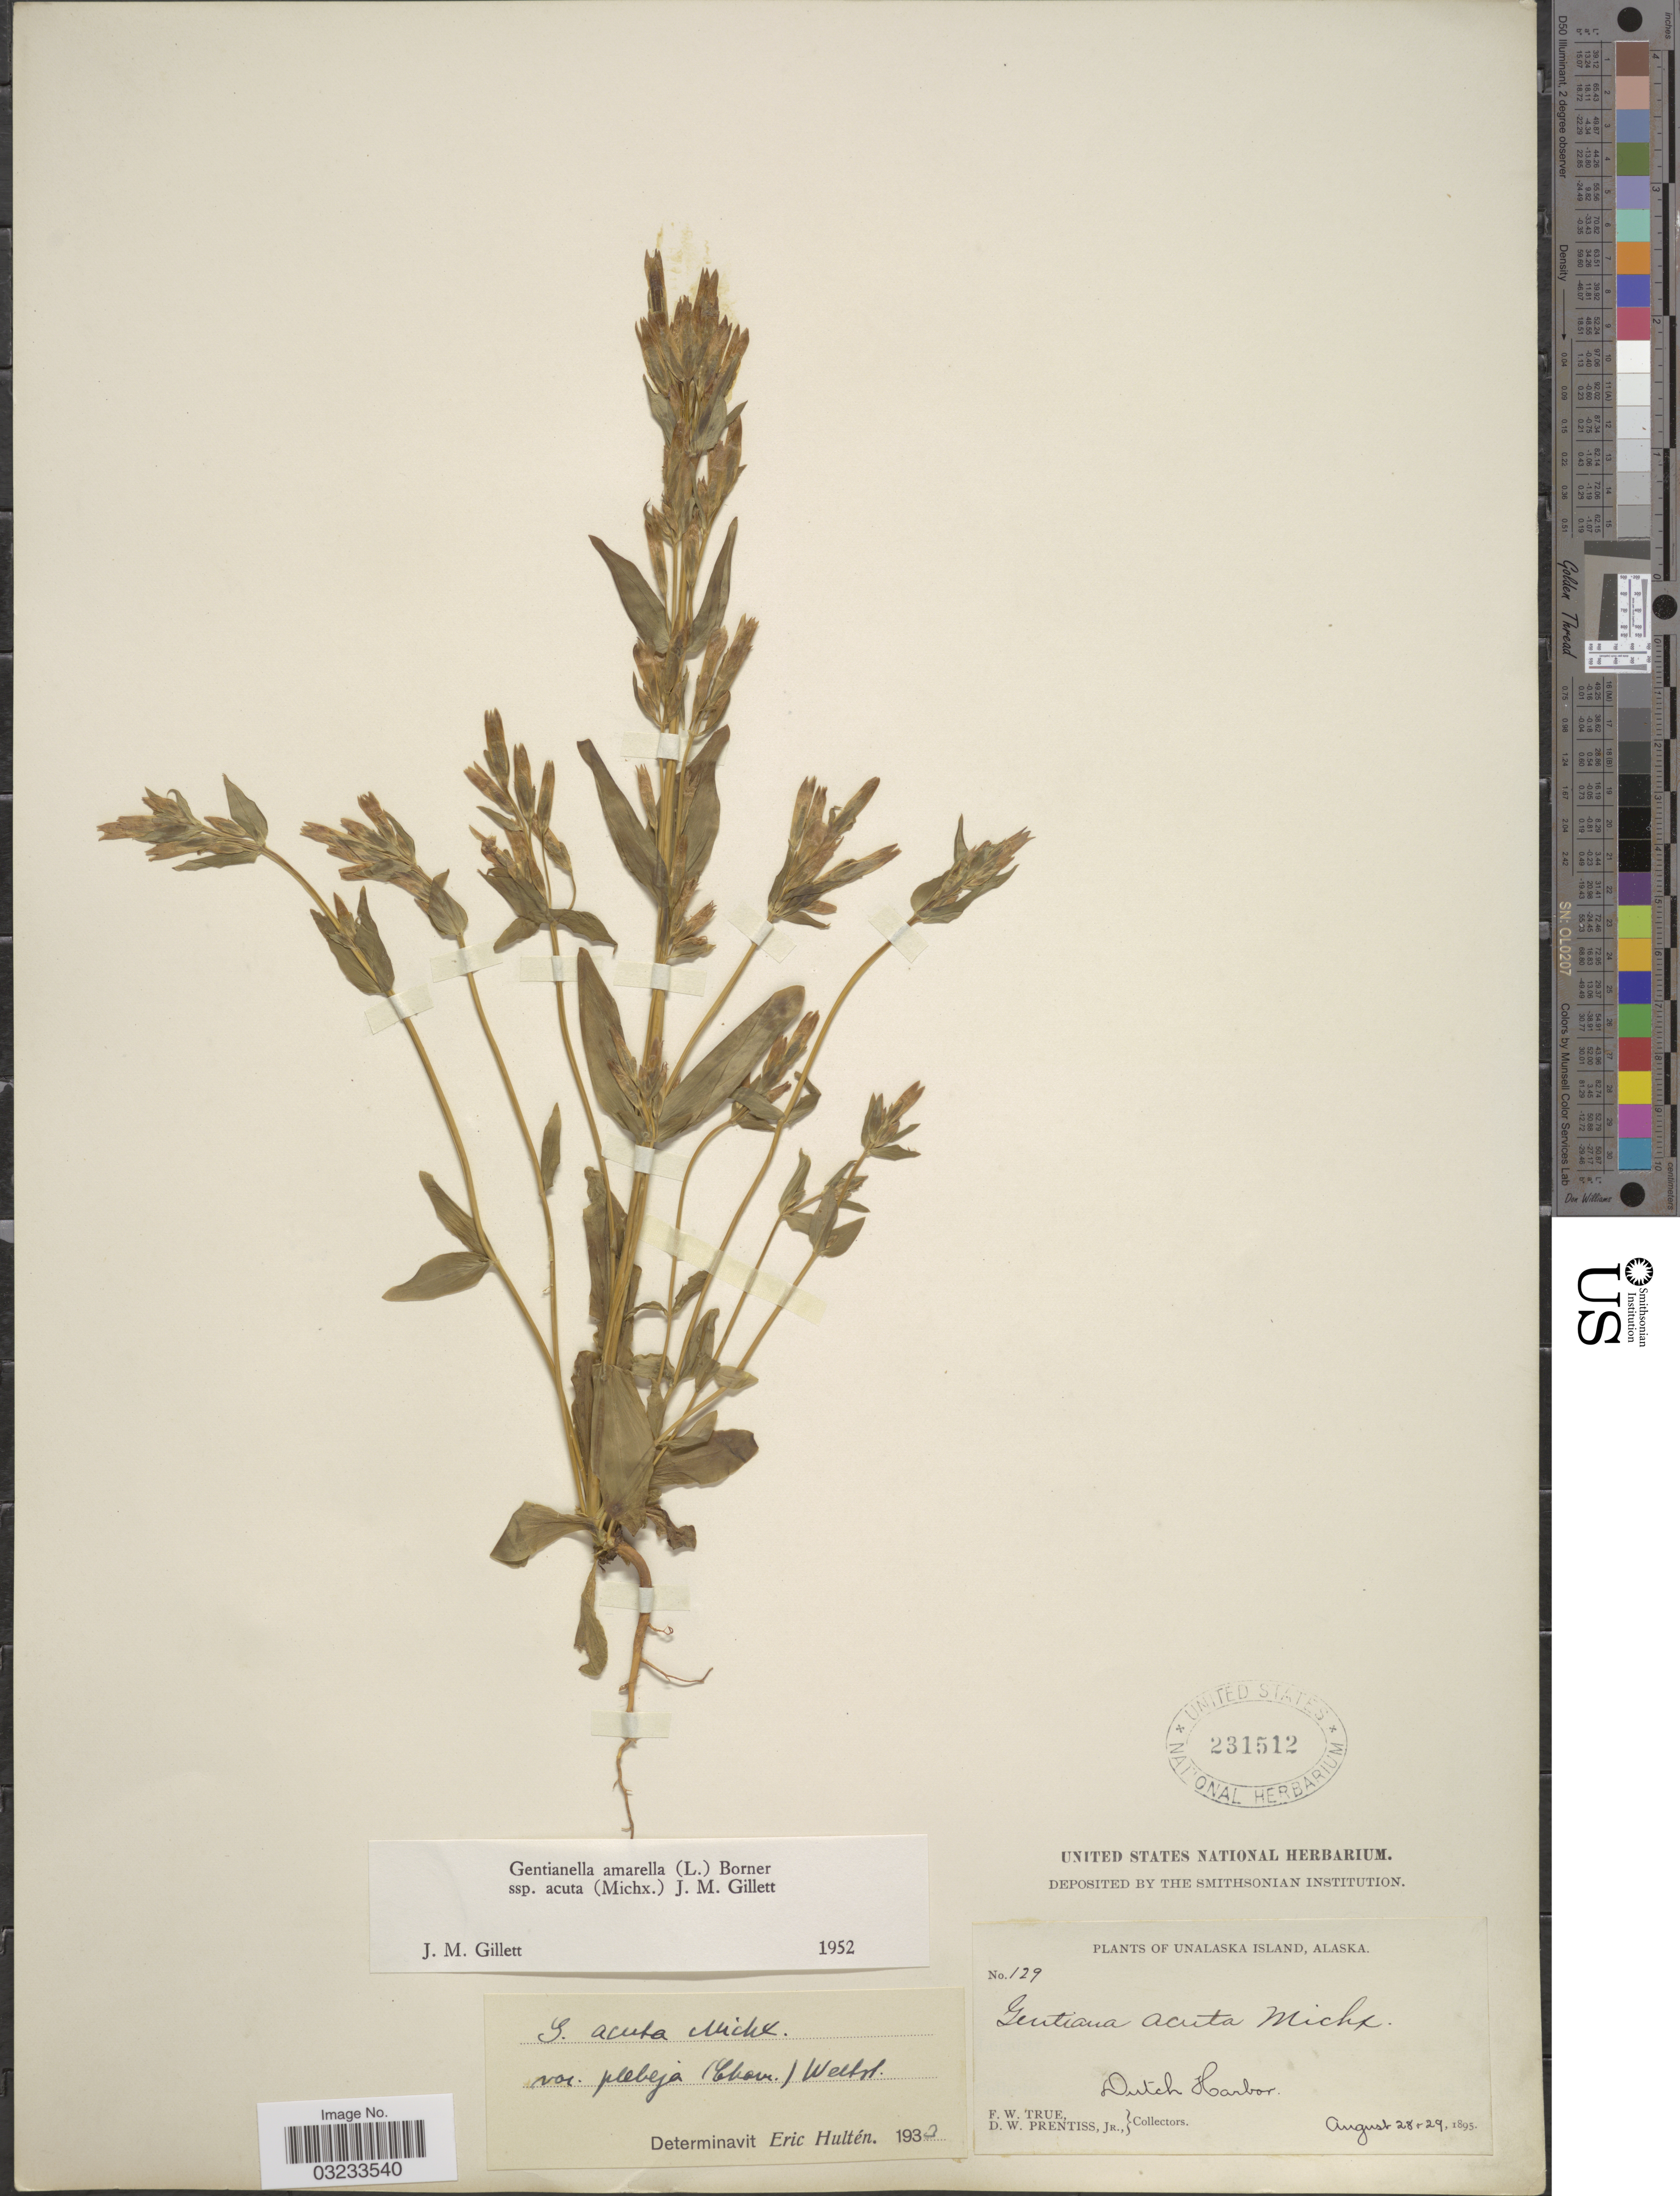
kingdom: Plantae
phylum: Tracheophyta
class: Magnoliopsida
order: Gentianales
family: Gentianaceae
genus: Gentiana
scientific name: Gentiana acuta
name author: Michx.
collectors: F. True & D. Prentiss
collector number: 129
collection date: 1895-08-28/1895-08-29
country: United States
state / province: Alaska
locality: Unalaska Island, Dutch Harbor.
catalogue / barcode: US 231512